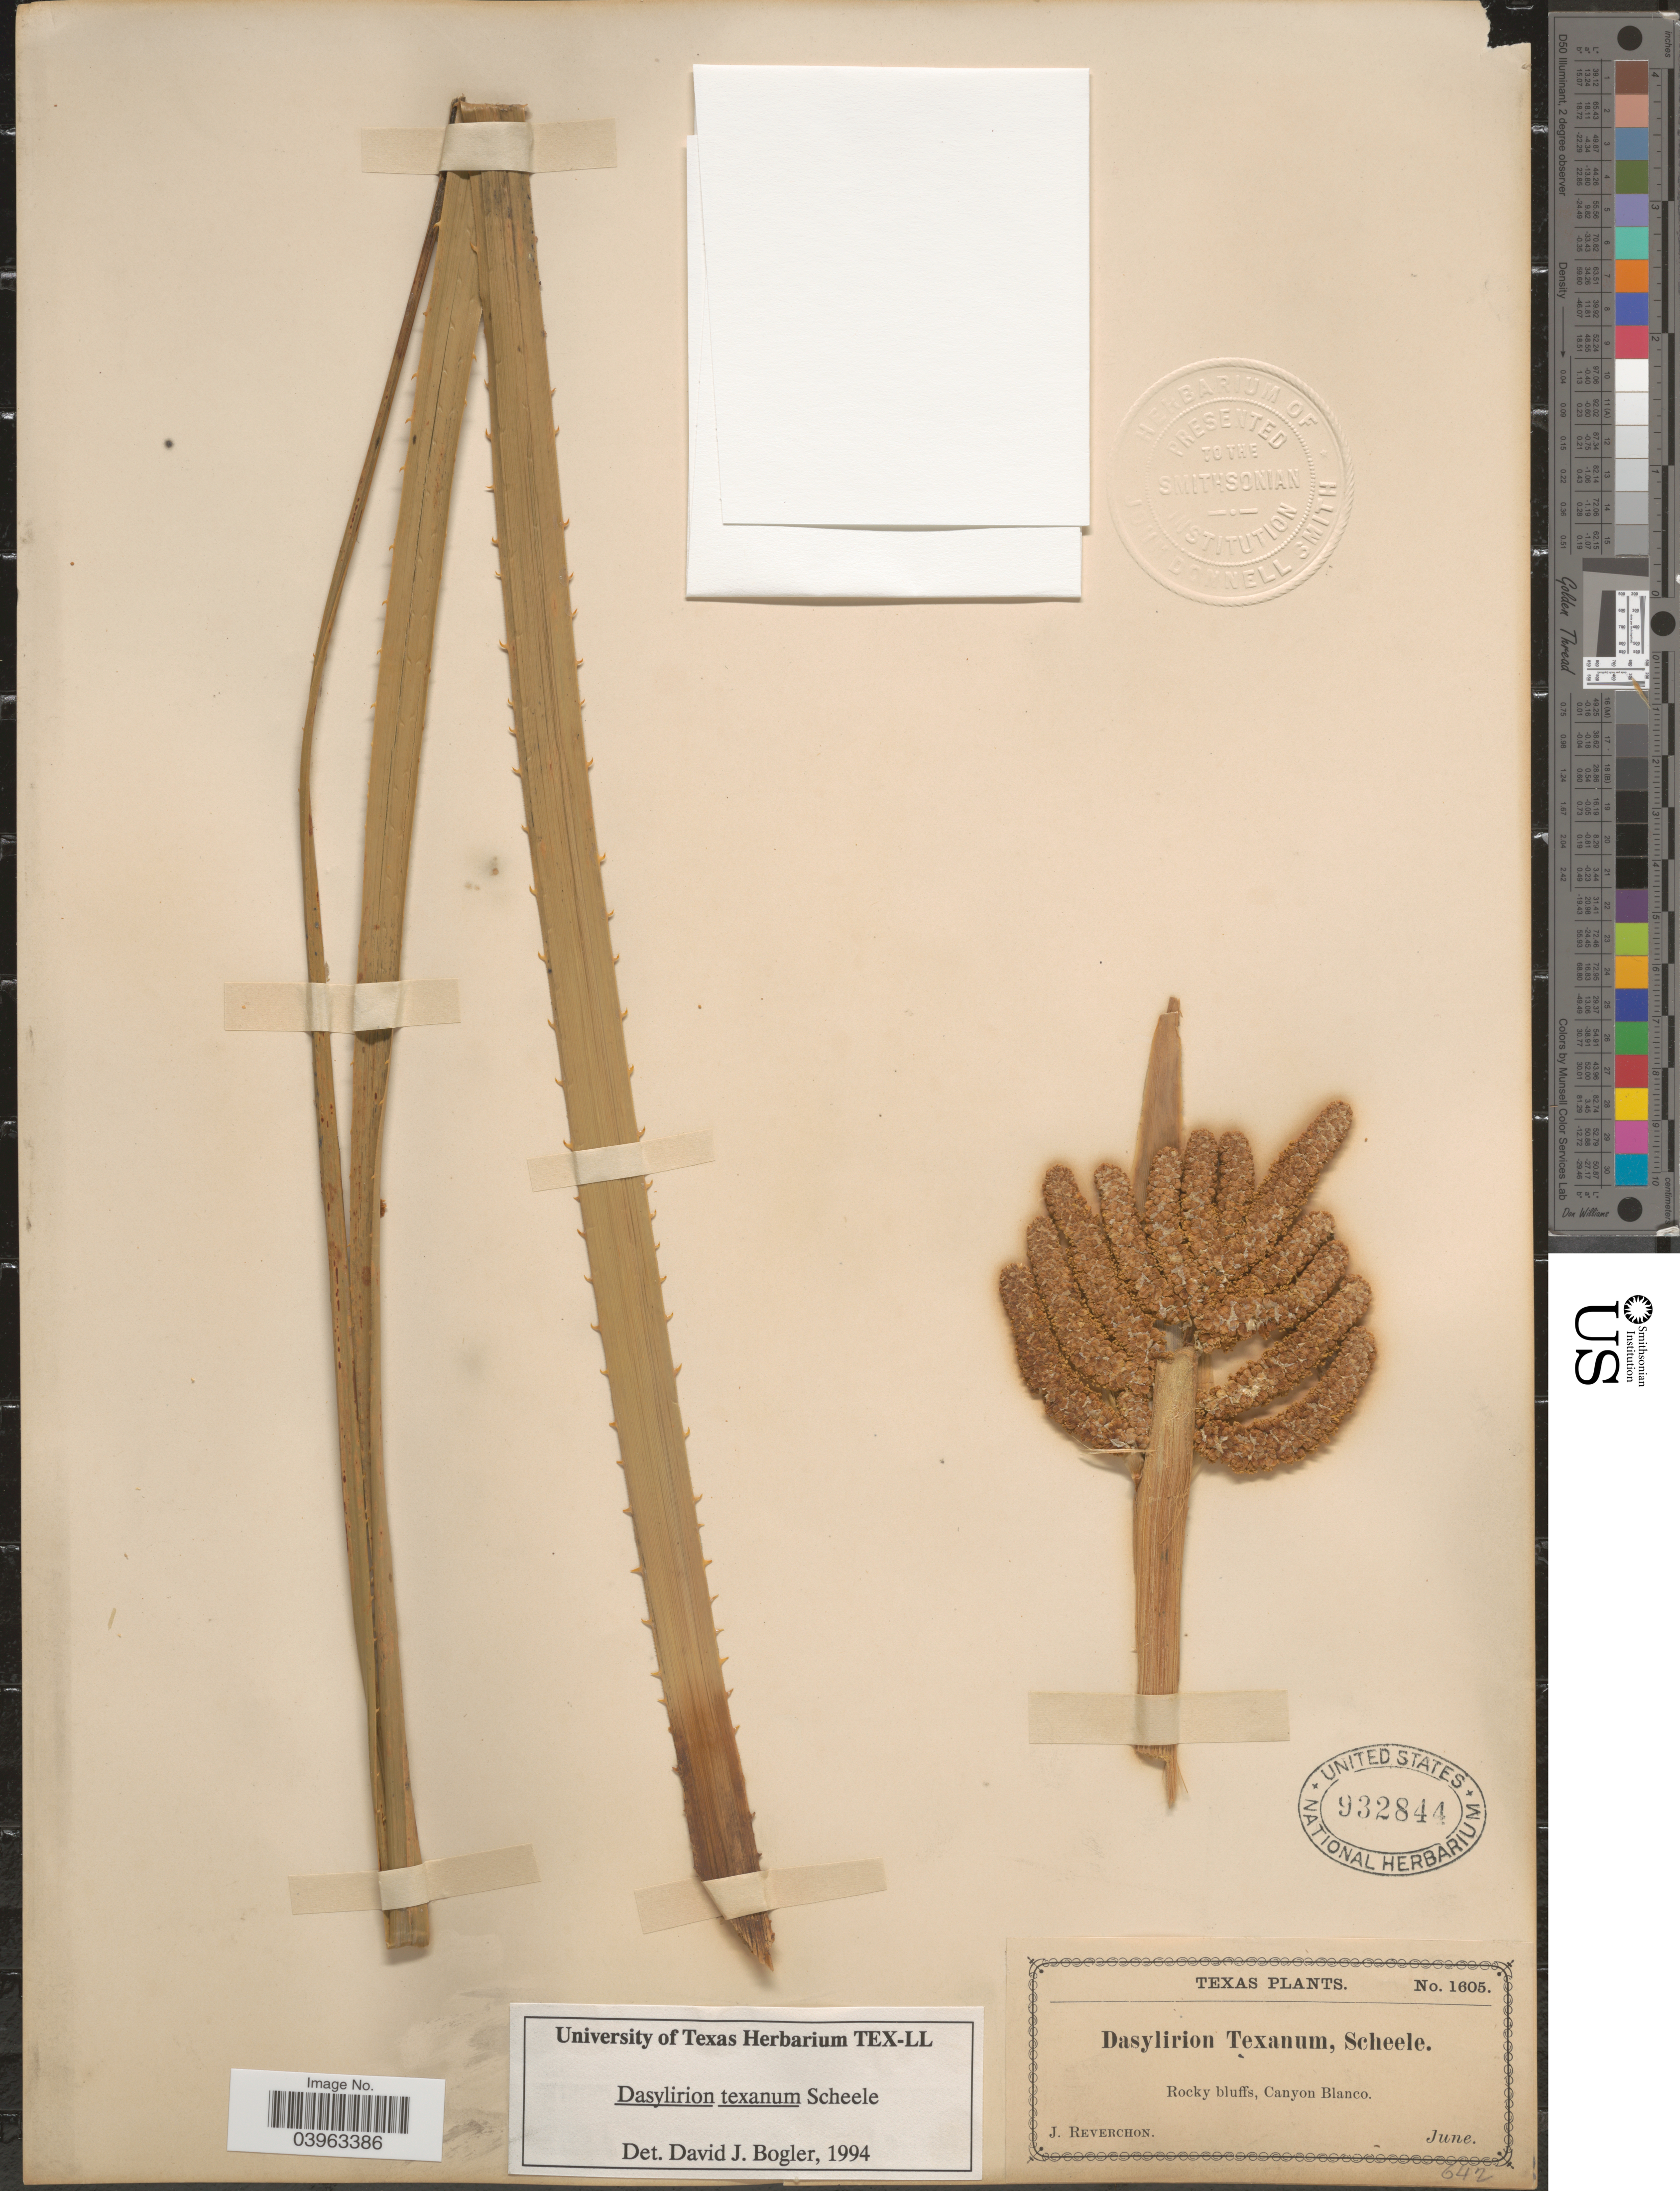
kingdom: Plantae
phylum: Tracheophyta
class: Liliopsida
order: Asparagales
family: Asparagaceae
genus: Dasylirion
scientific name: Dasylirion texanum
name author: Scheele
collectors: J. Reverchon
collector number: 1605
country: United States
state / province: Texas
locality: Canyon Blanco.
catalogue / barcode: US 932844